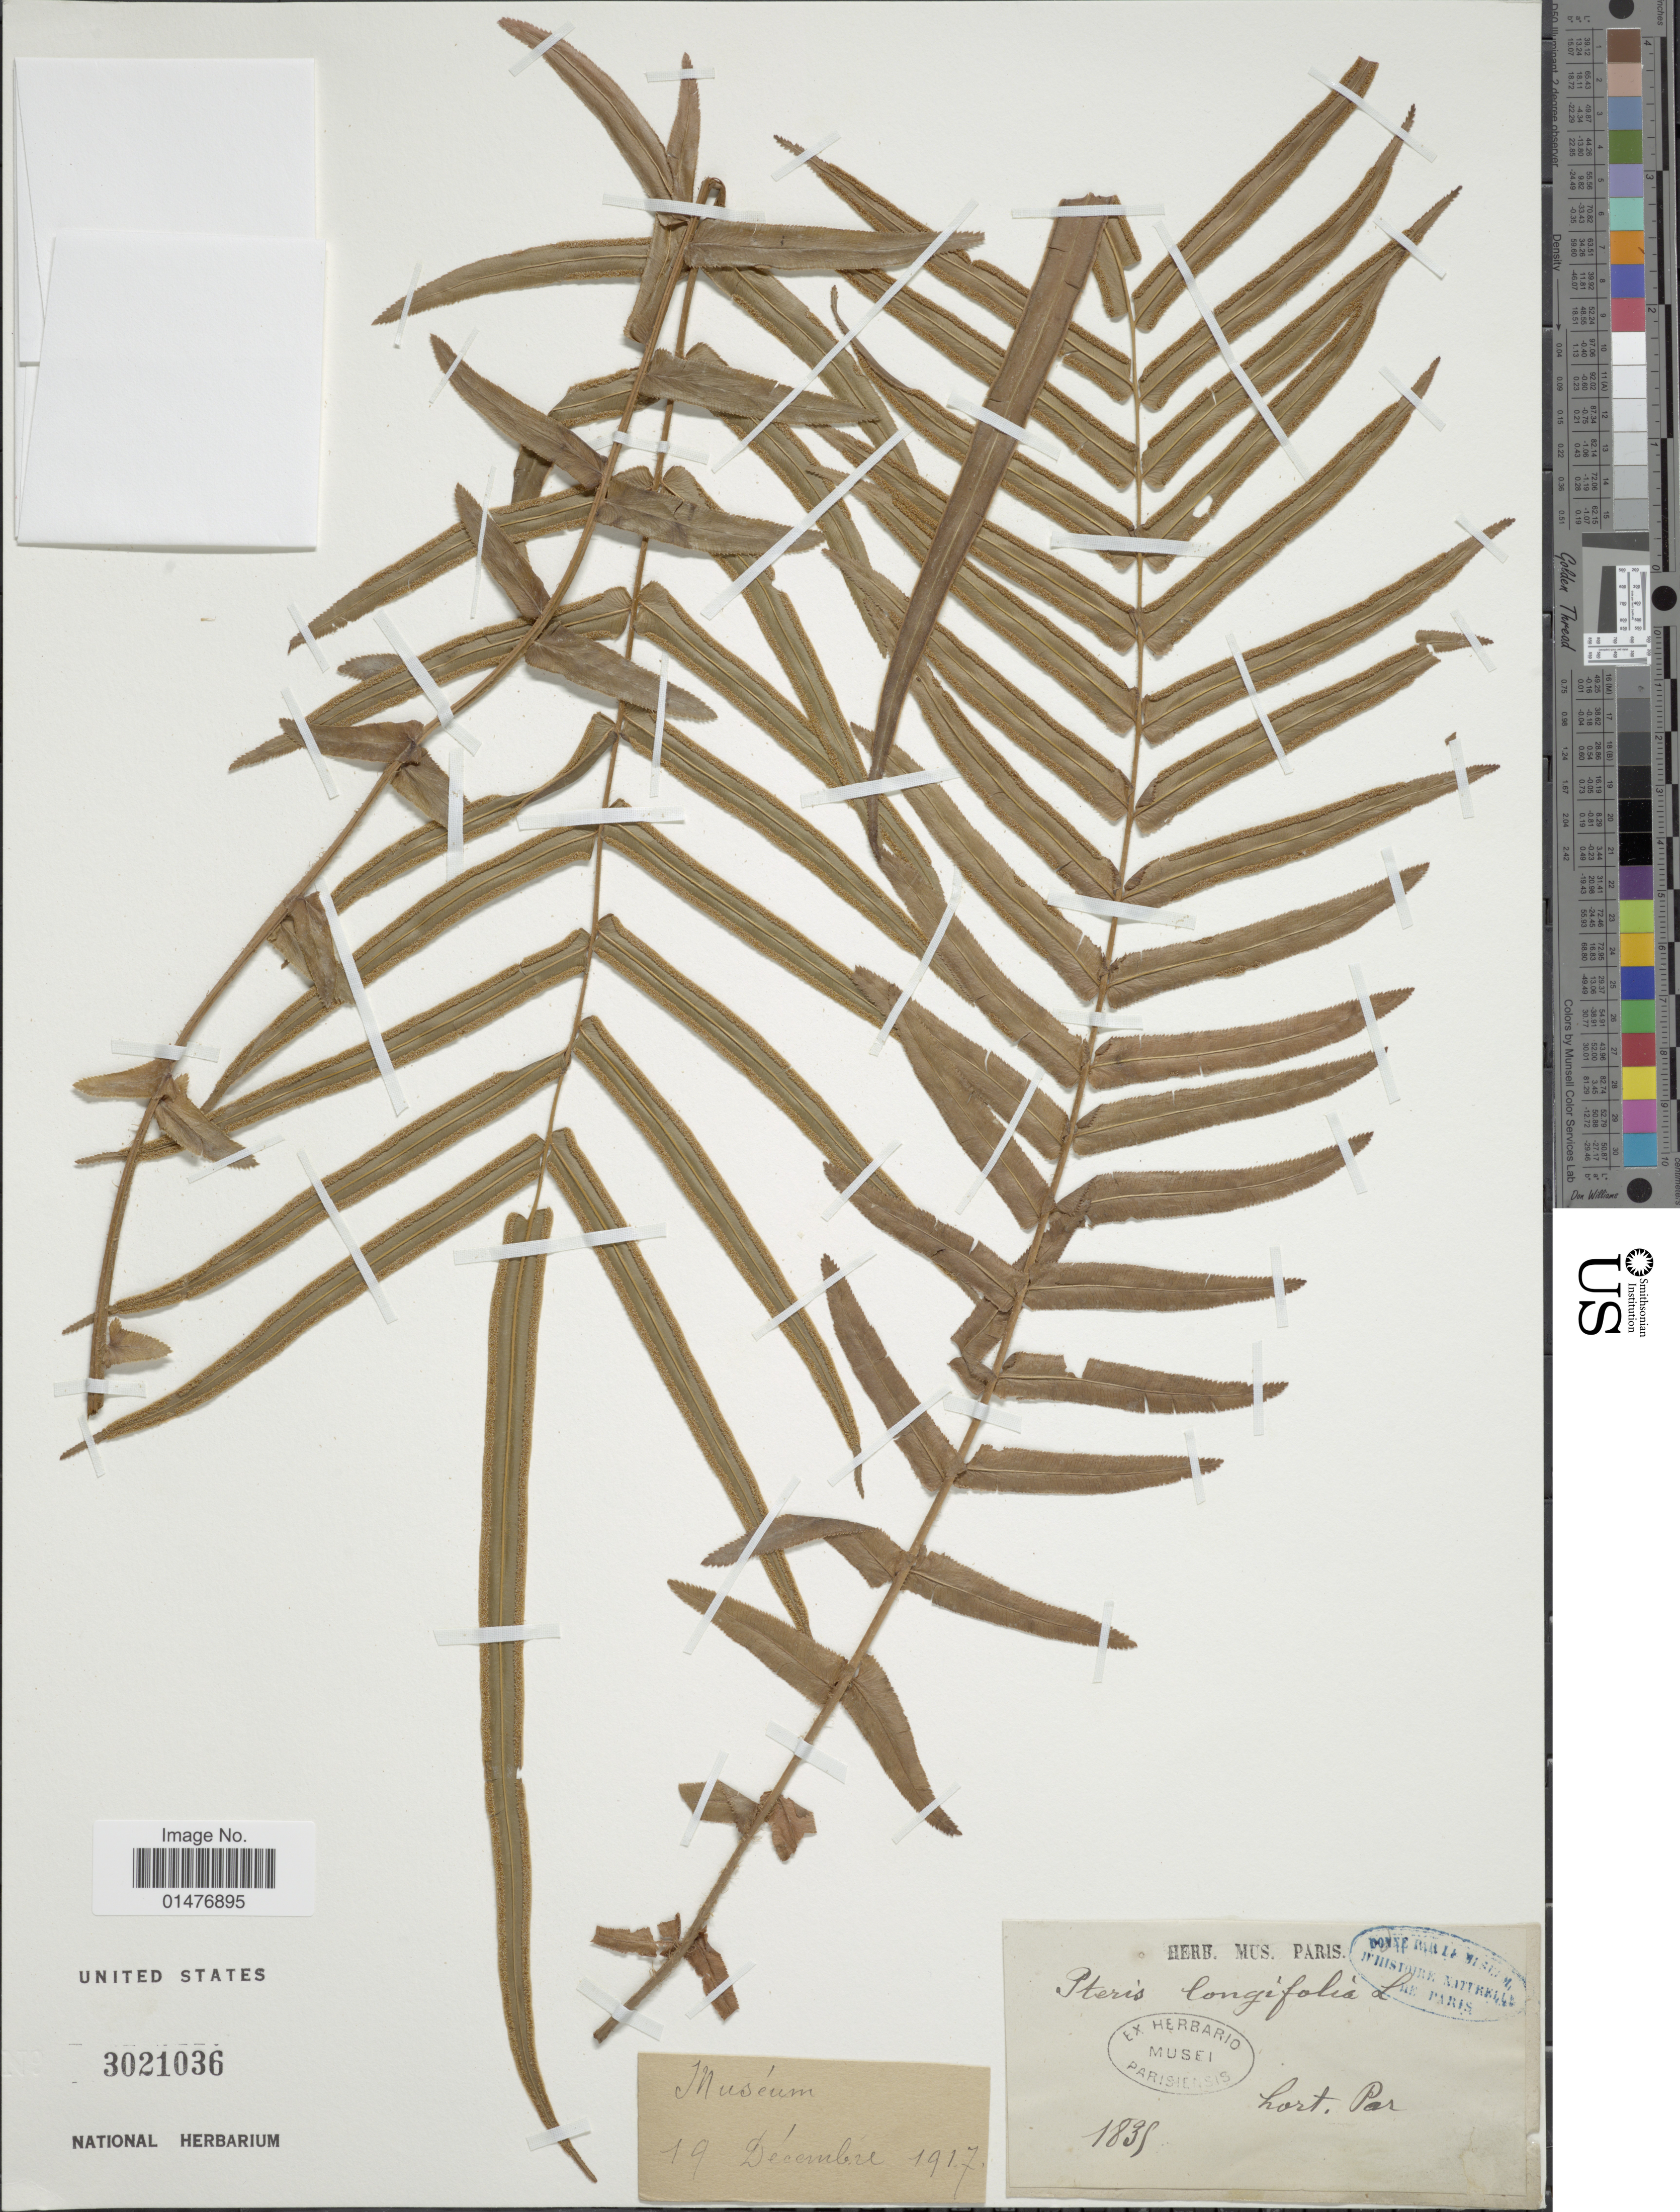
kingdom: Plantae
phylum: Tracheophyta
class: Polypodiopsida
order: Polypodiales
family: Pteridaceae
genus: Pteris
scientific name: Pteris longifolia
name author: L.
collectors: M. Paris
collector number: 1831*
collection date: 1917-12-19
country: France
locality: Hort. Par [interpreted]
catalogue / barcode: US 3021036